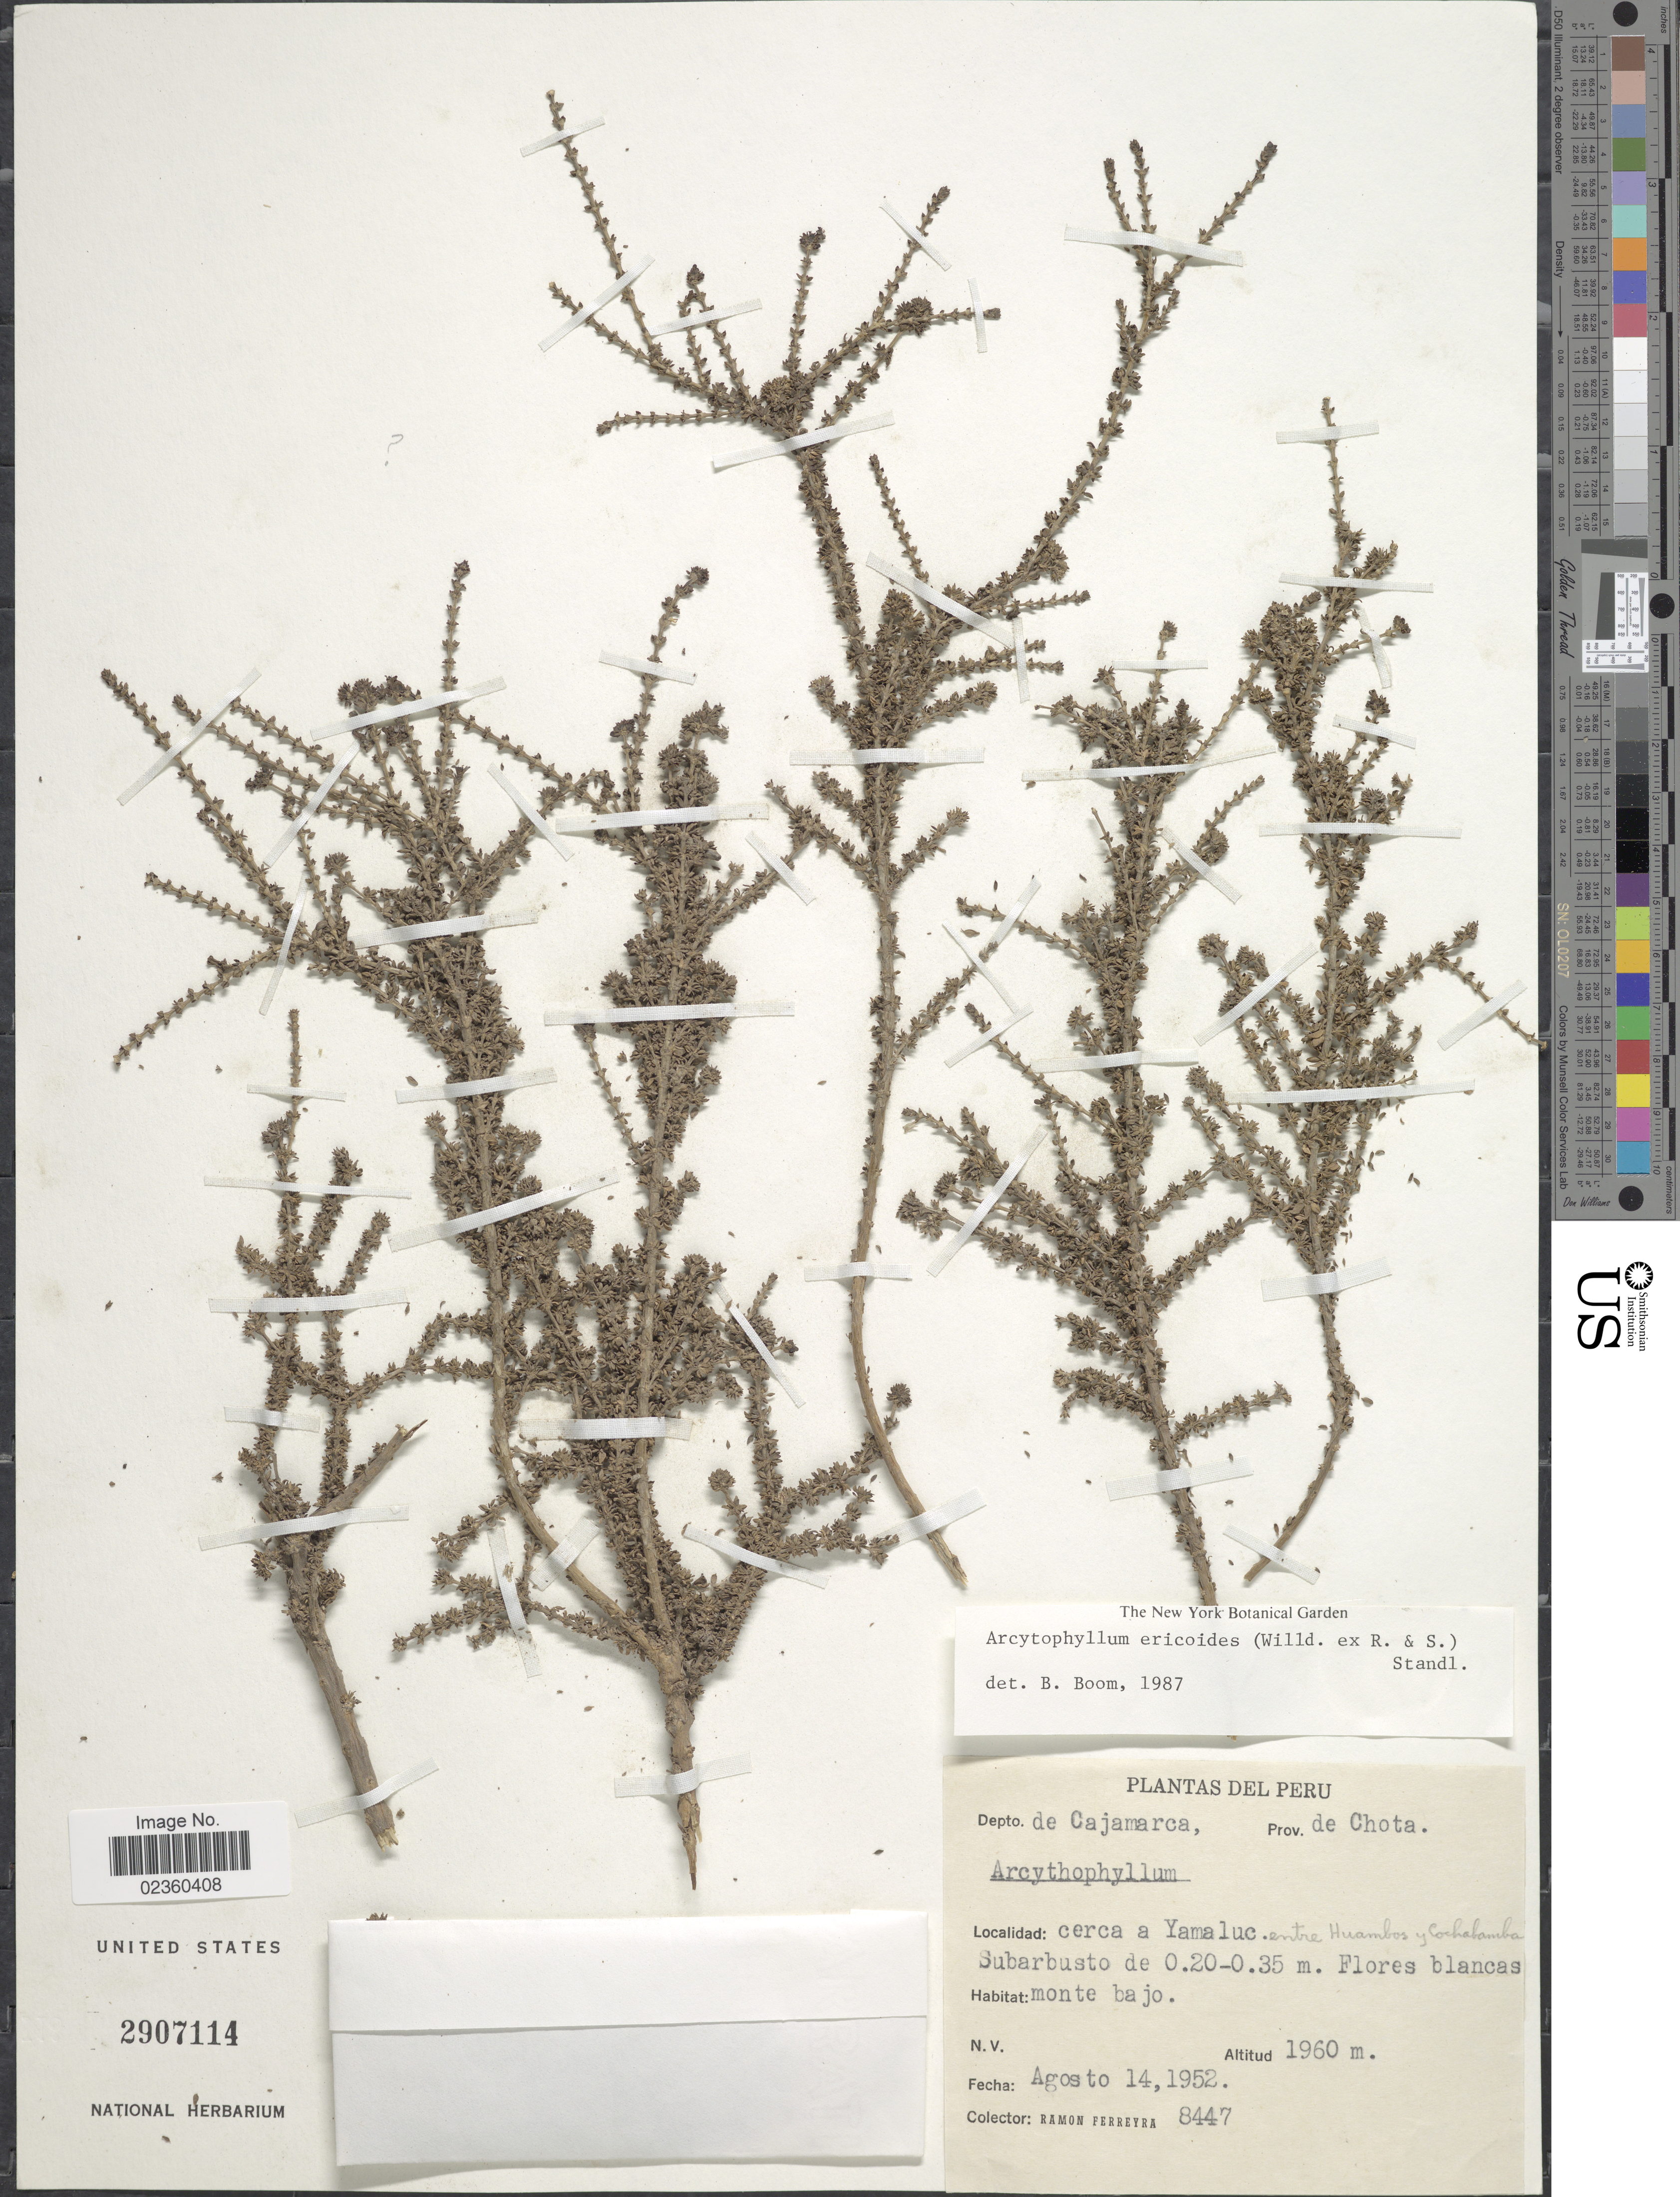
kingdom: Plantae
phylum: Tracheophyta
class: Magnoliopsida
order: Gentianales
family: Rubiaceae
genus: Arcytophyllum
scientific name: Arcytophyllum ericoides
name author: (Willd. ex Roem. & Schult.) Standl.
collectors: R. A. Ferreyra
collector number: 8447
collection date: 1942-08-14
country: Peru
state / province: Cajamarca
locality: Depto. de Cajamarca, Prov de Chota, cerca a Yamaluc, entre Huambos y Cochabamba, monte bajo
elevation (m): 1960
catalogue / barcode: US 2907114